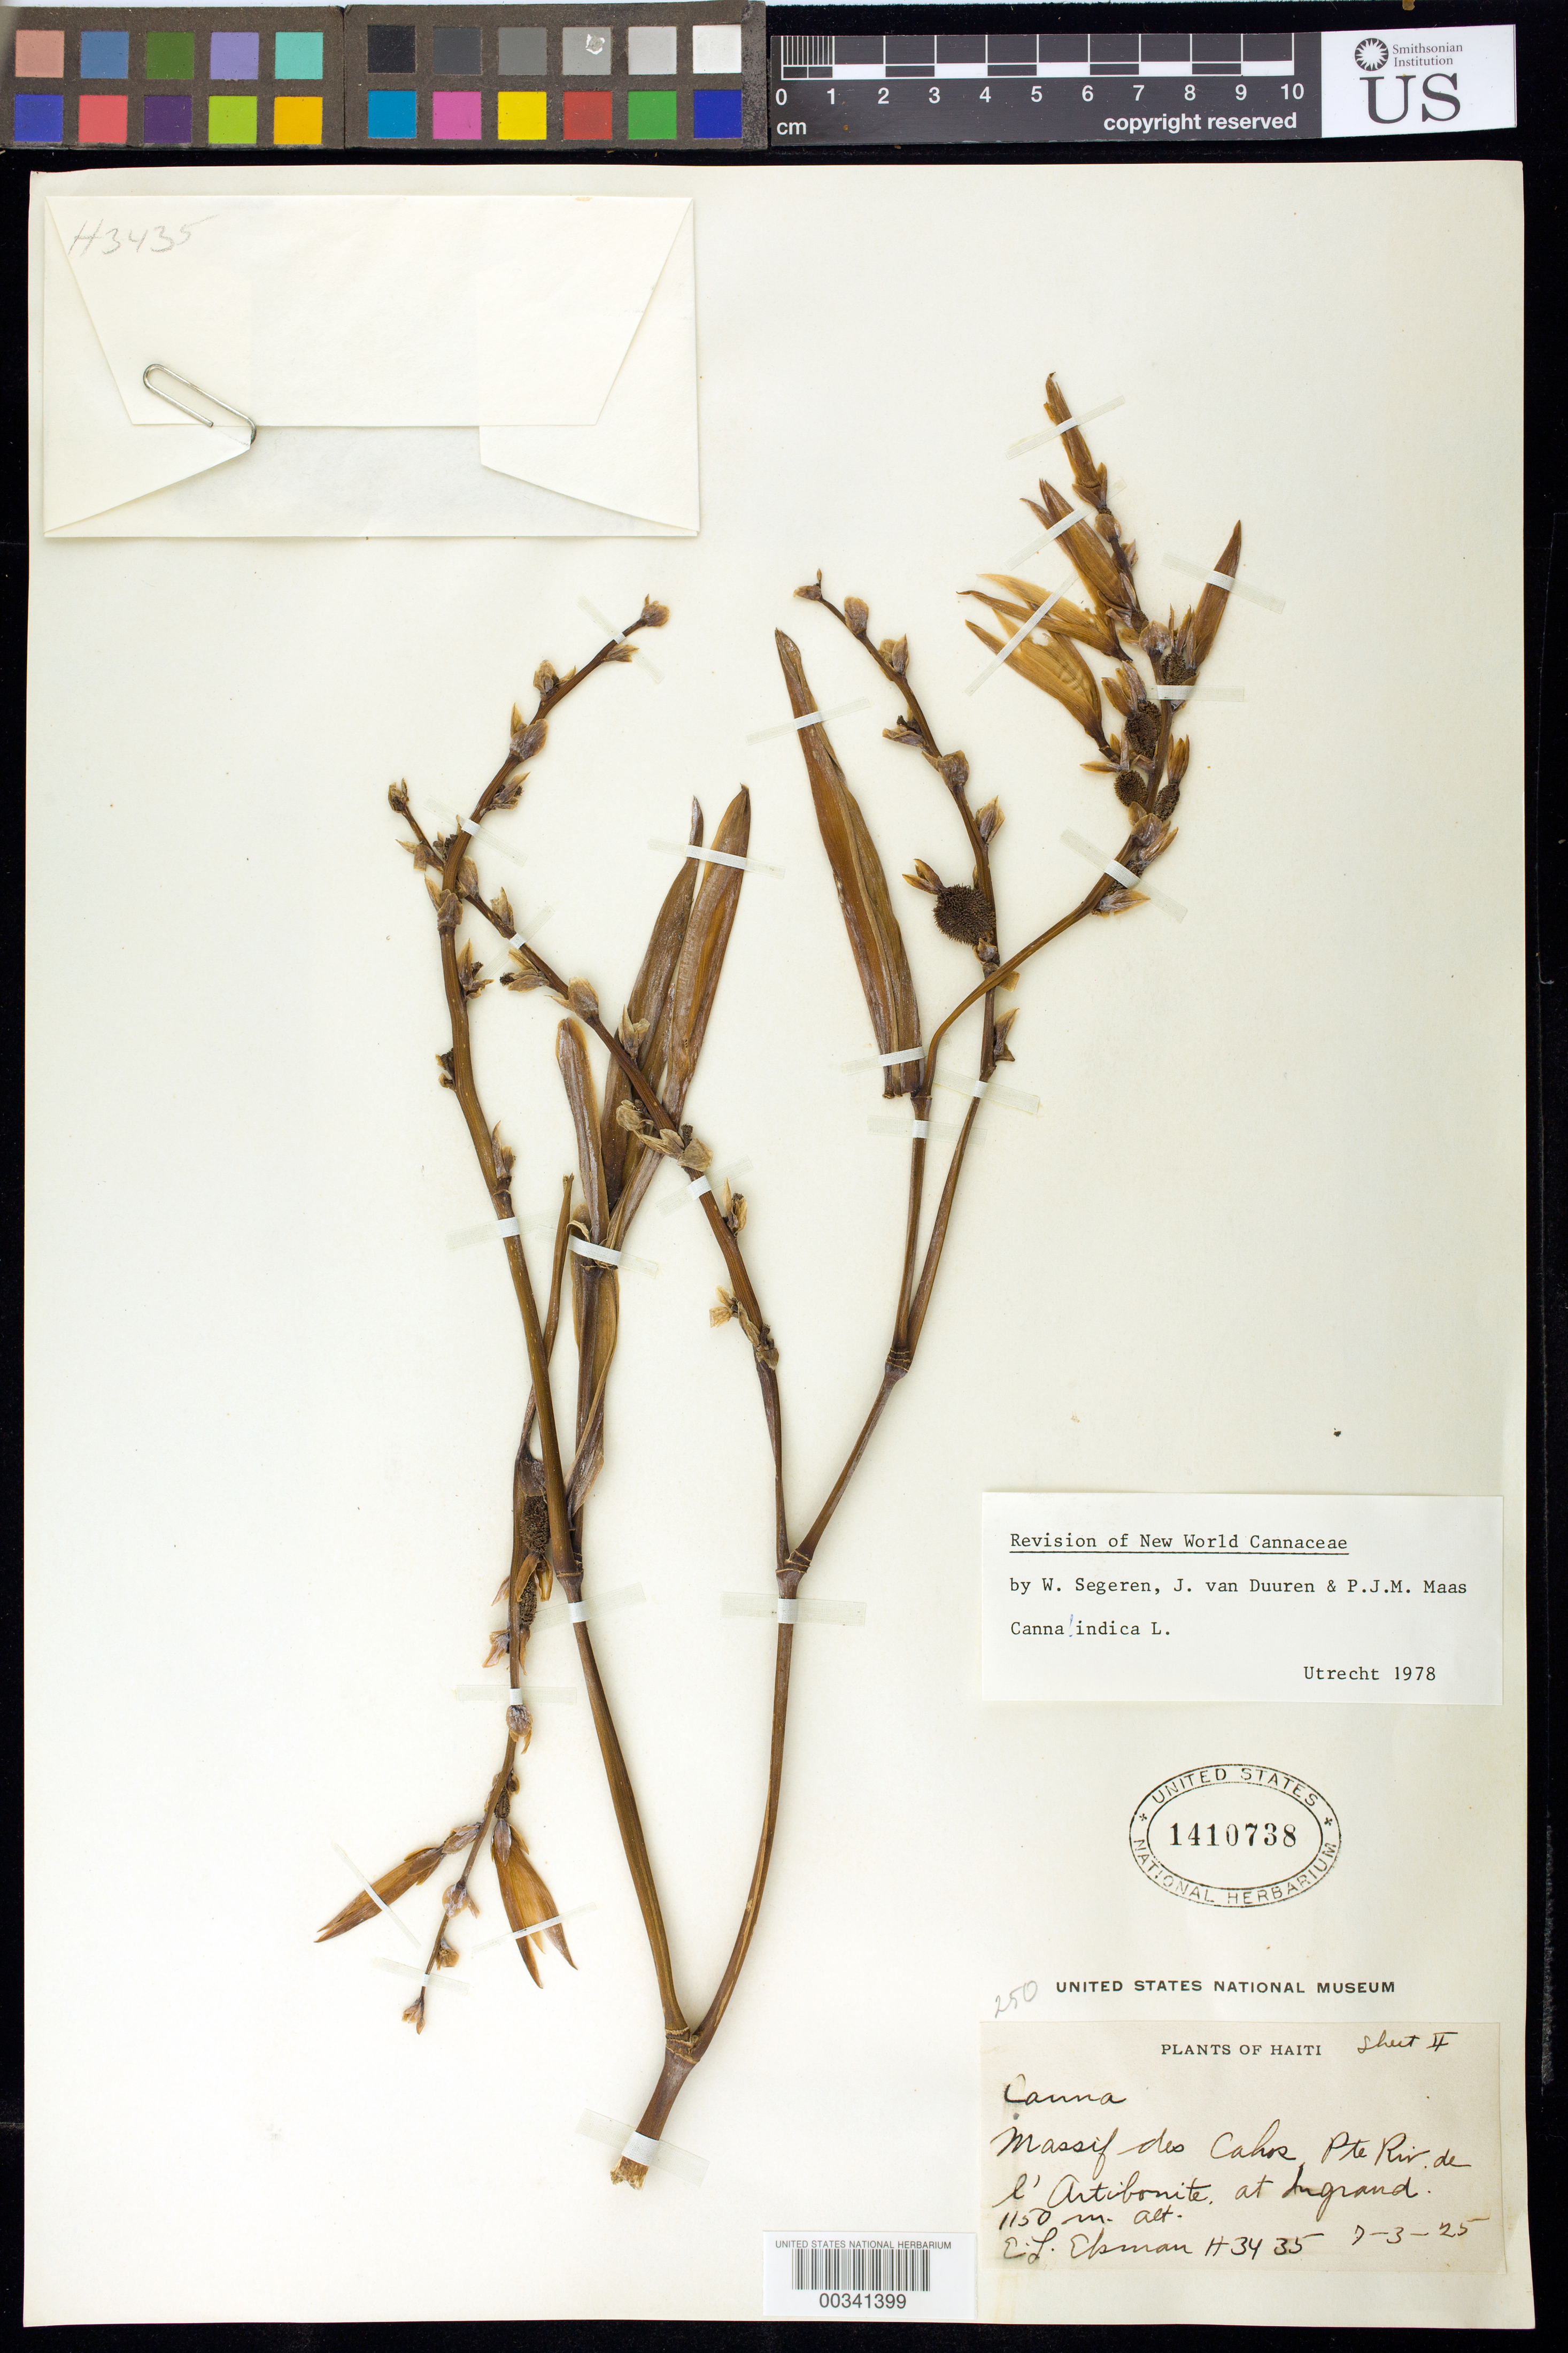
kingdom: Plantae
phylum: Tracheophyta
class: Liliopsida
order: Zingiberales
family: Cannaceae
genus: Canna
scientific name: Canna indica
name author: L.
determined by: Segeren, W.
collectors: E. L. Ekman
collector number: H.3435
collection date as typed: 07 Mar 1925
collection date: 1925-03-07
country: Haiti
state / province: Artibonite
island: Hispaniola Island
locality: Massif des cahos, pte riv. de l'artibonite, at ingrand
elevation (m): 1150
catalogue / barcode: US 1410738